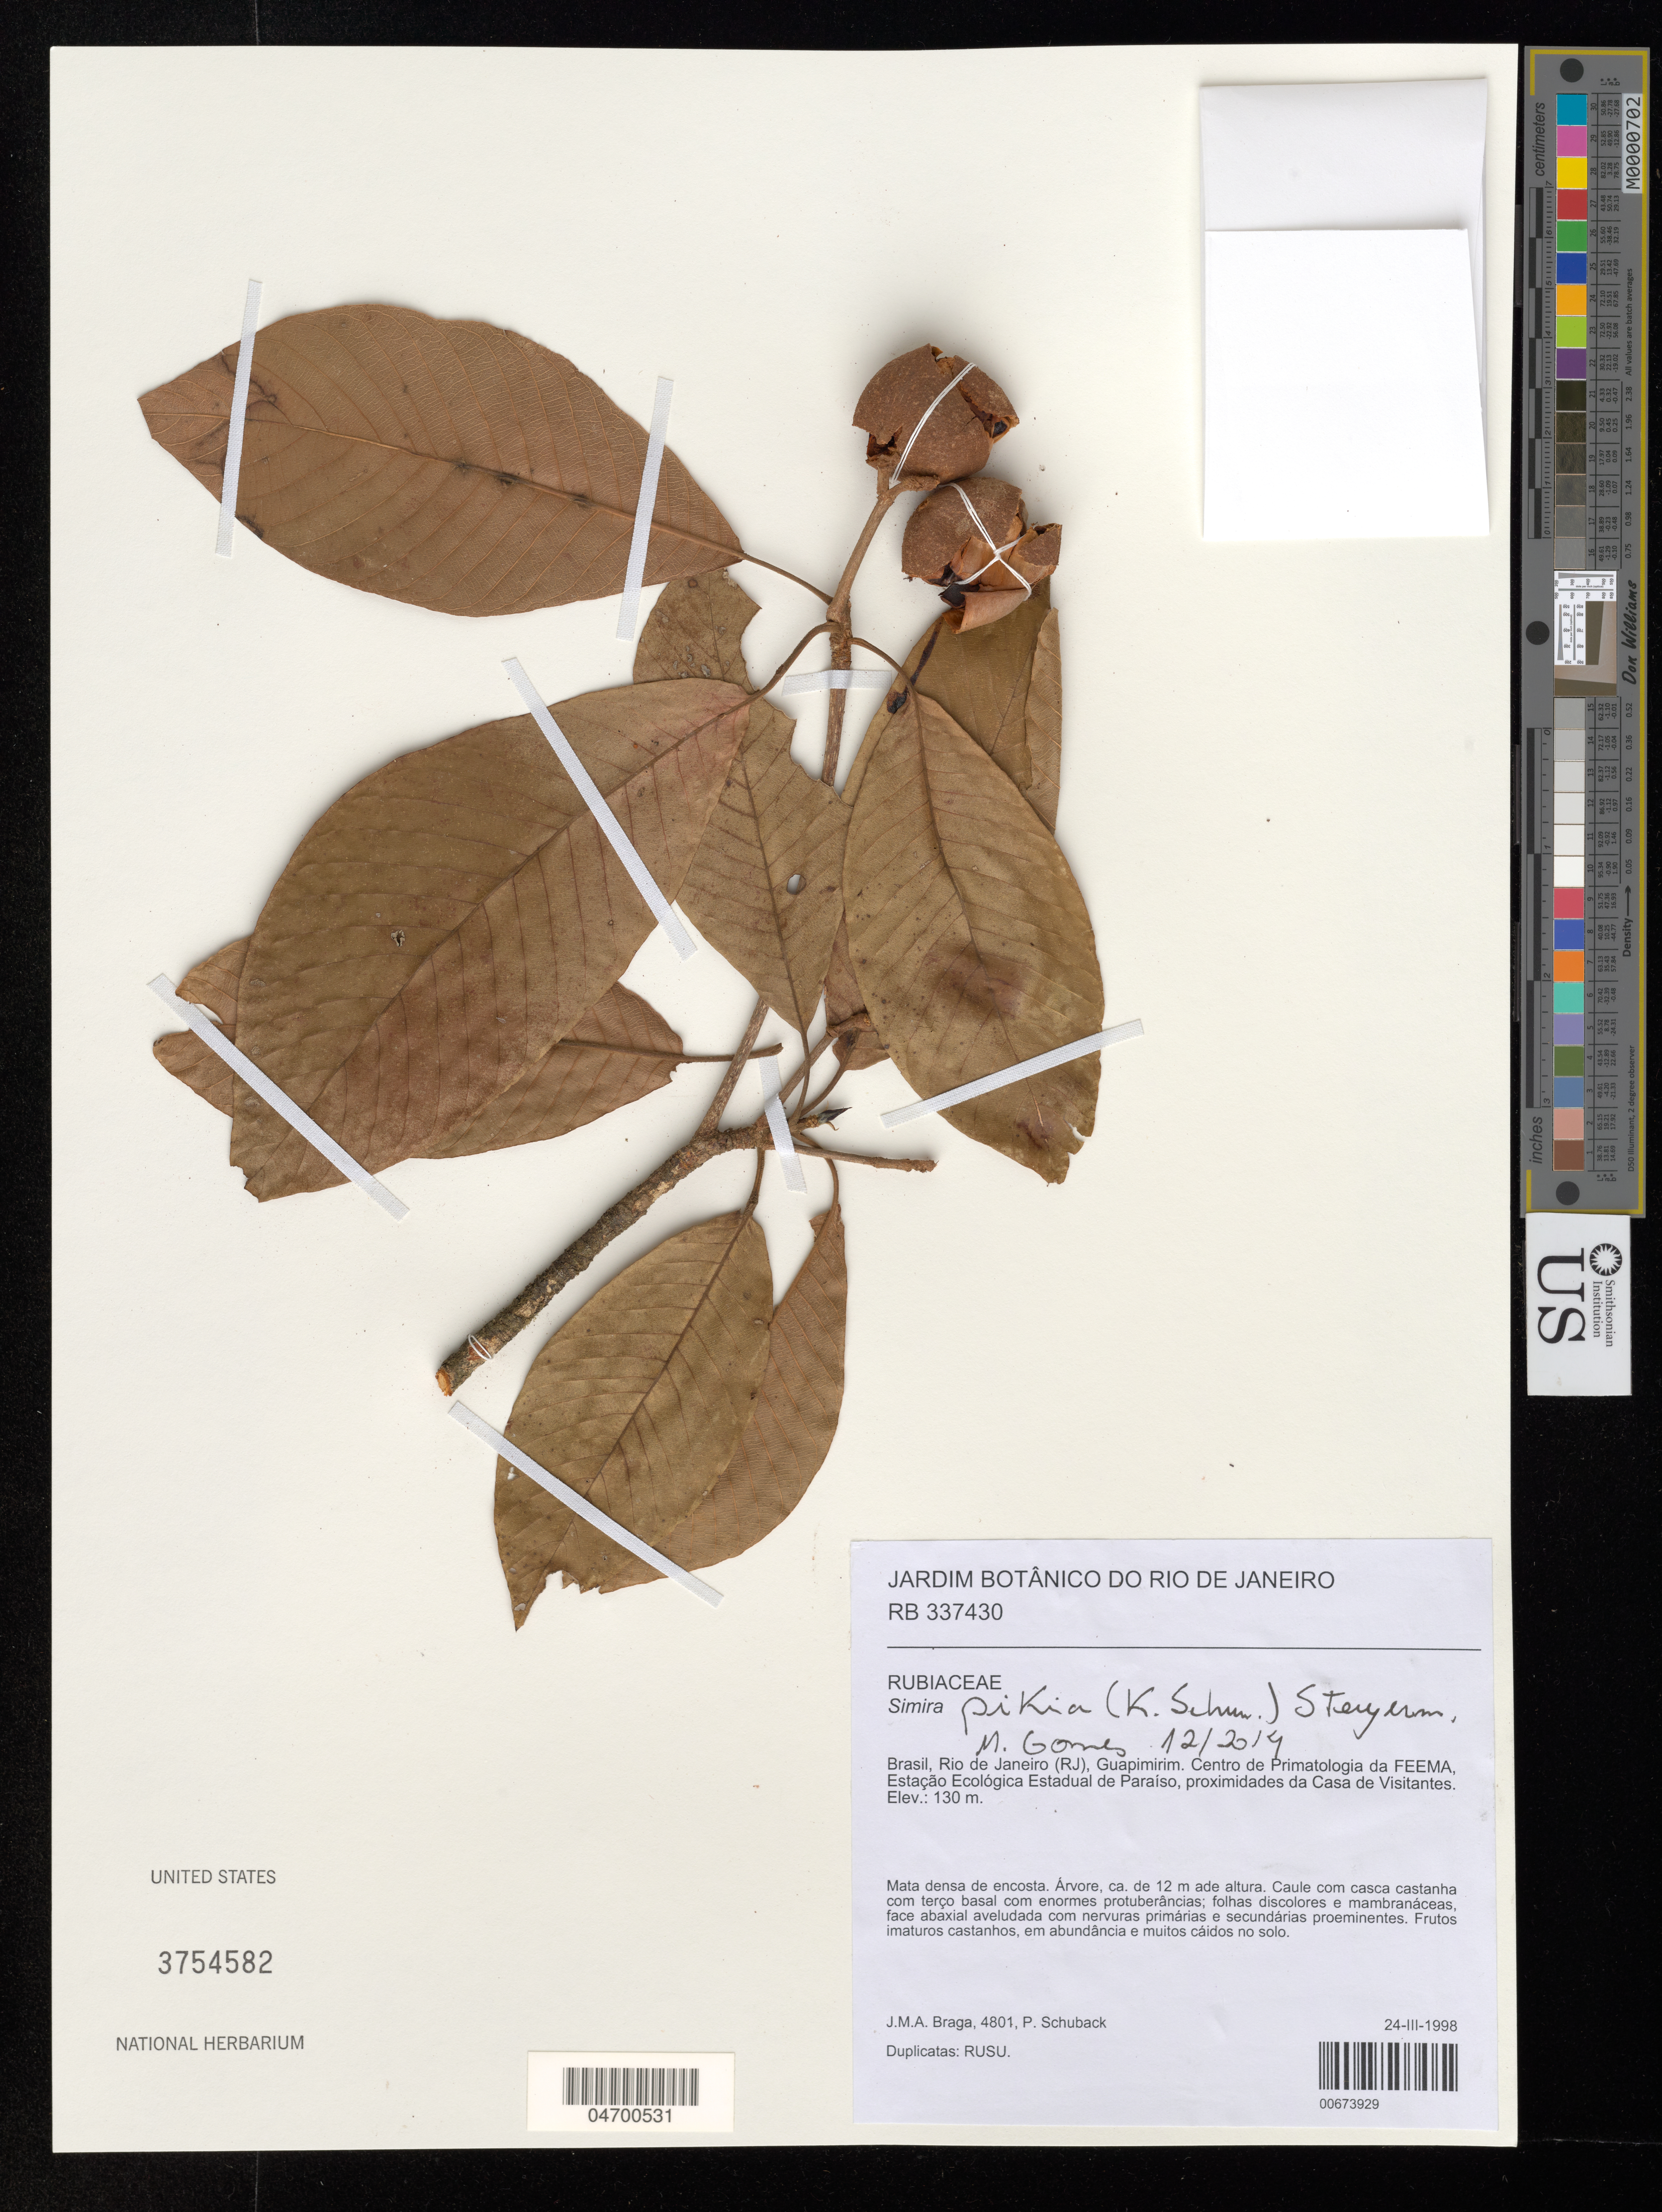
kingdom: Plantae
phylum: Tracheophyta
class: Magnoliopsida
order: Gentianales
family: Rubiaceae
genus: Simira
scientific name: Simira pikia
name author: (K. Schum.) Steyerm.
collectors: J. M. A. Braga & J. Orleans Bragança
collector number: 4801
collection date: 1998-03-24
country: Brazil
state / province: Rio de Janeiro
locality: Guapimirim. Centro de Primatologia da FEEMA, Estação Ecológica Estadual de Paraíso, proximidades da Casa de Visitantes.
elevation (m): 130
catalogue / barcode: US 3754582